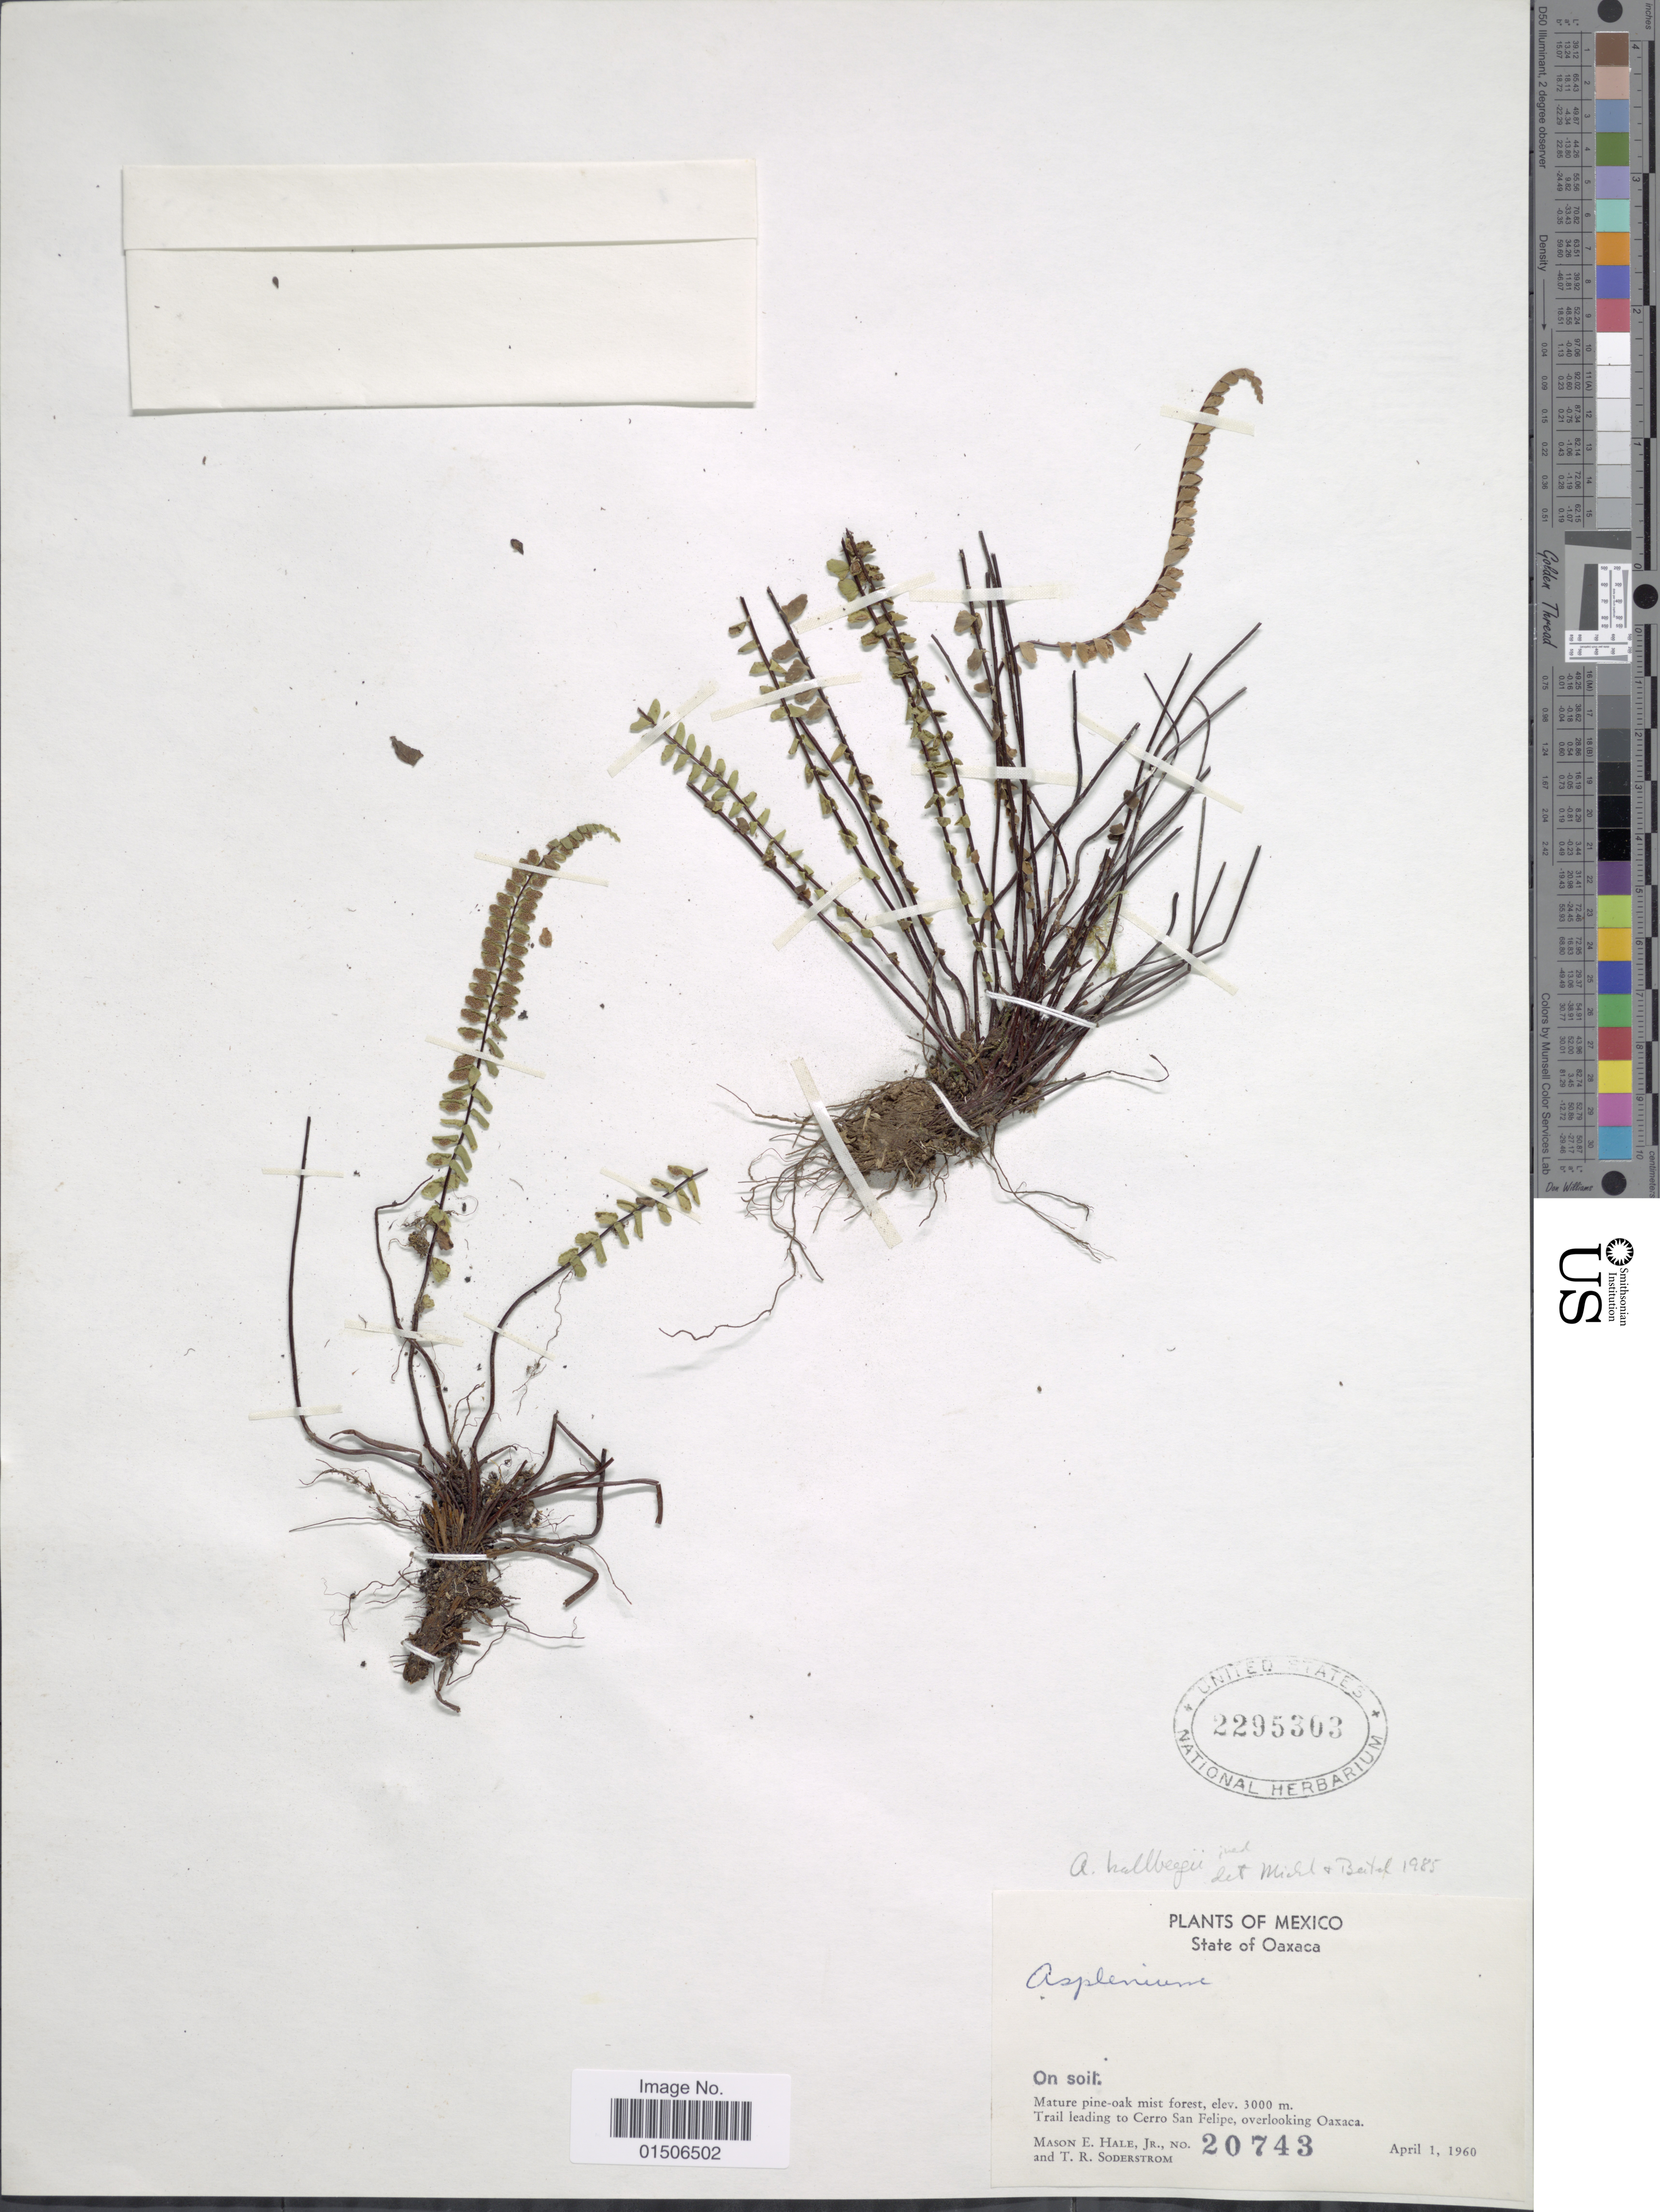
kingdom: Plantae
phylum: Tracheophyta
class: Polypodiopsida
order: Polypodiales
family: Aspleniaceae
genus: Asplenium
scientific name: Asplenium hallbergii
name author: Mickel & Beitel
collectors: M. Hale & T. R. Soderstrom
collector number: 20743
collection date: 1960-04-01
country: Mexico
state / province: Oaxaca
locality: On soil, Mature pine-oak mist forest, Trail leading to Cerro San Felipe, overlooking Oaxaca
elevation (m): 3000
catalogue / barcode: US 2295303